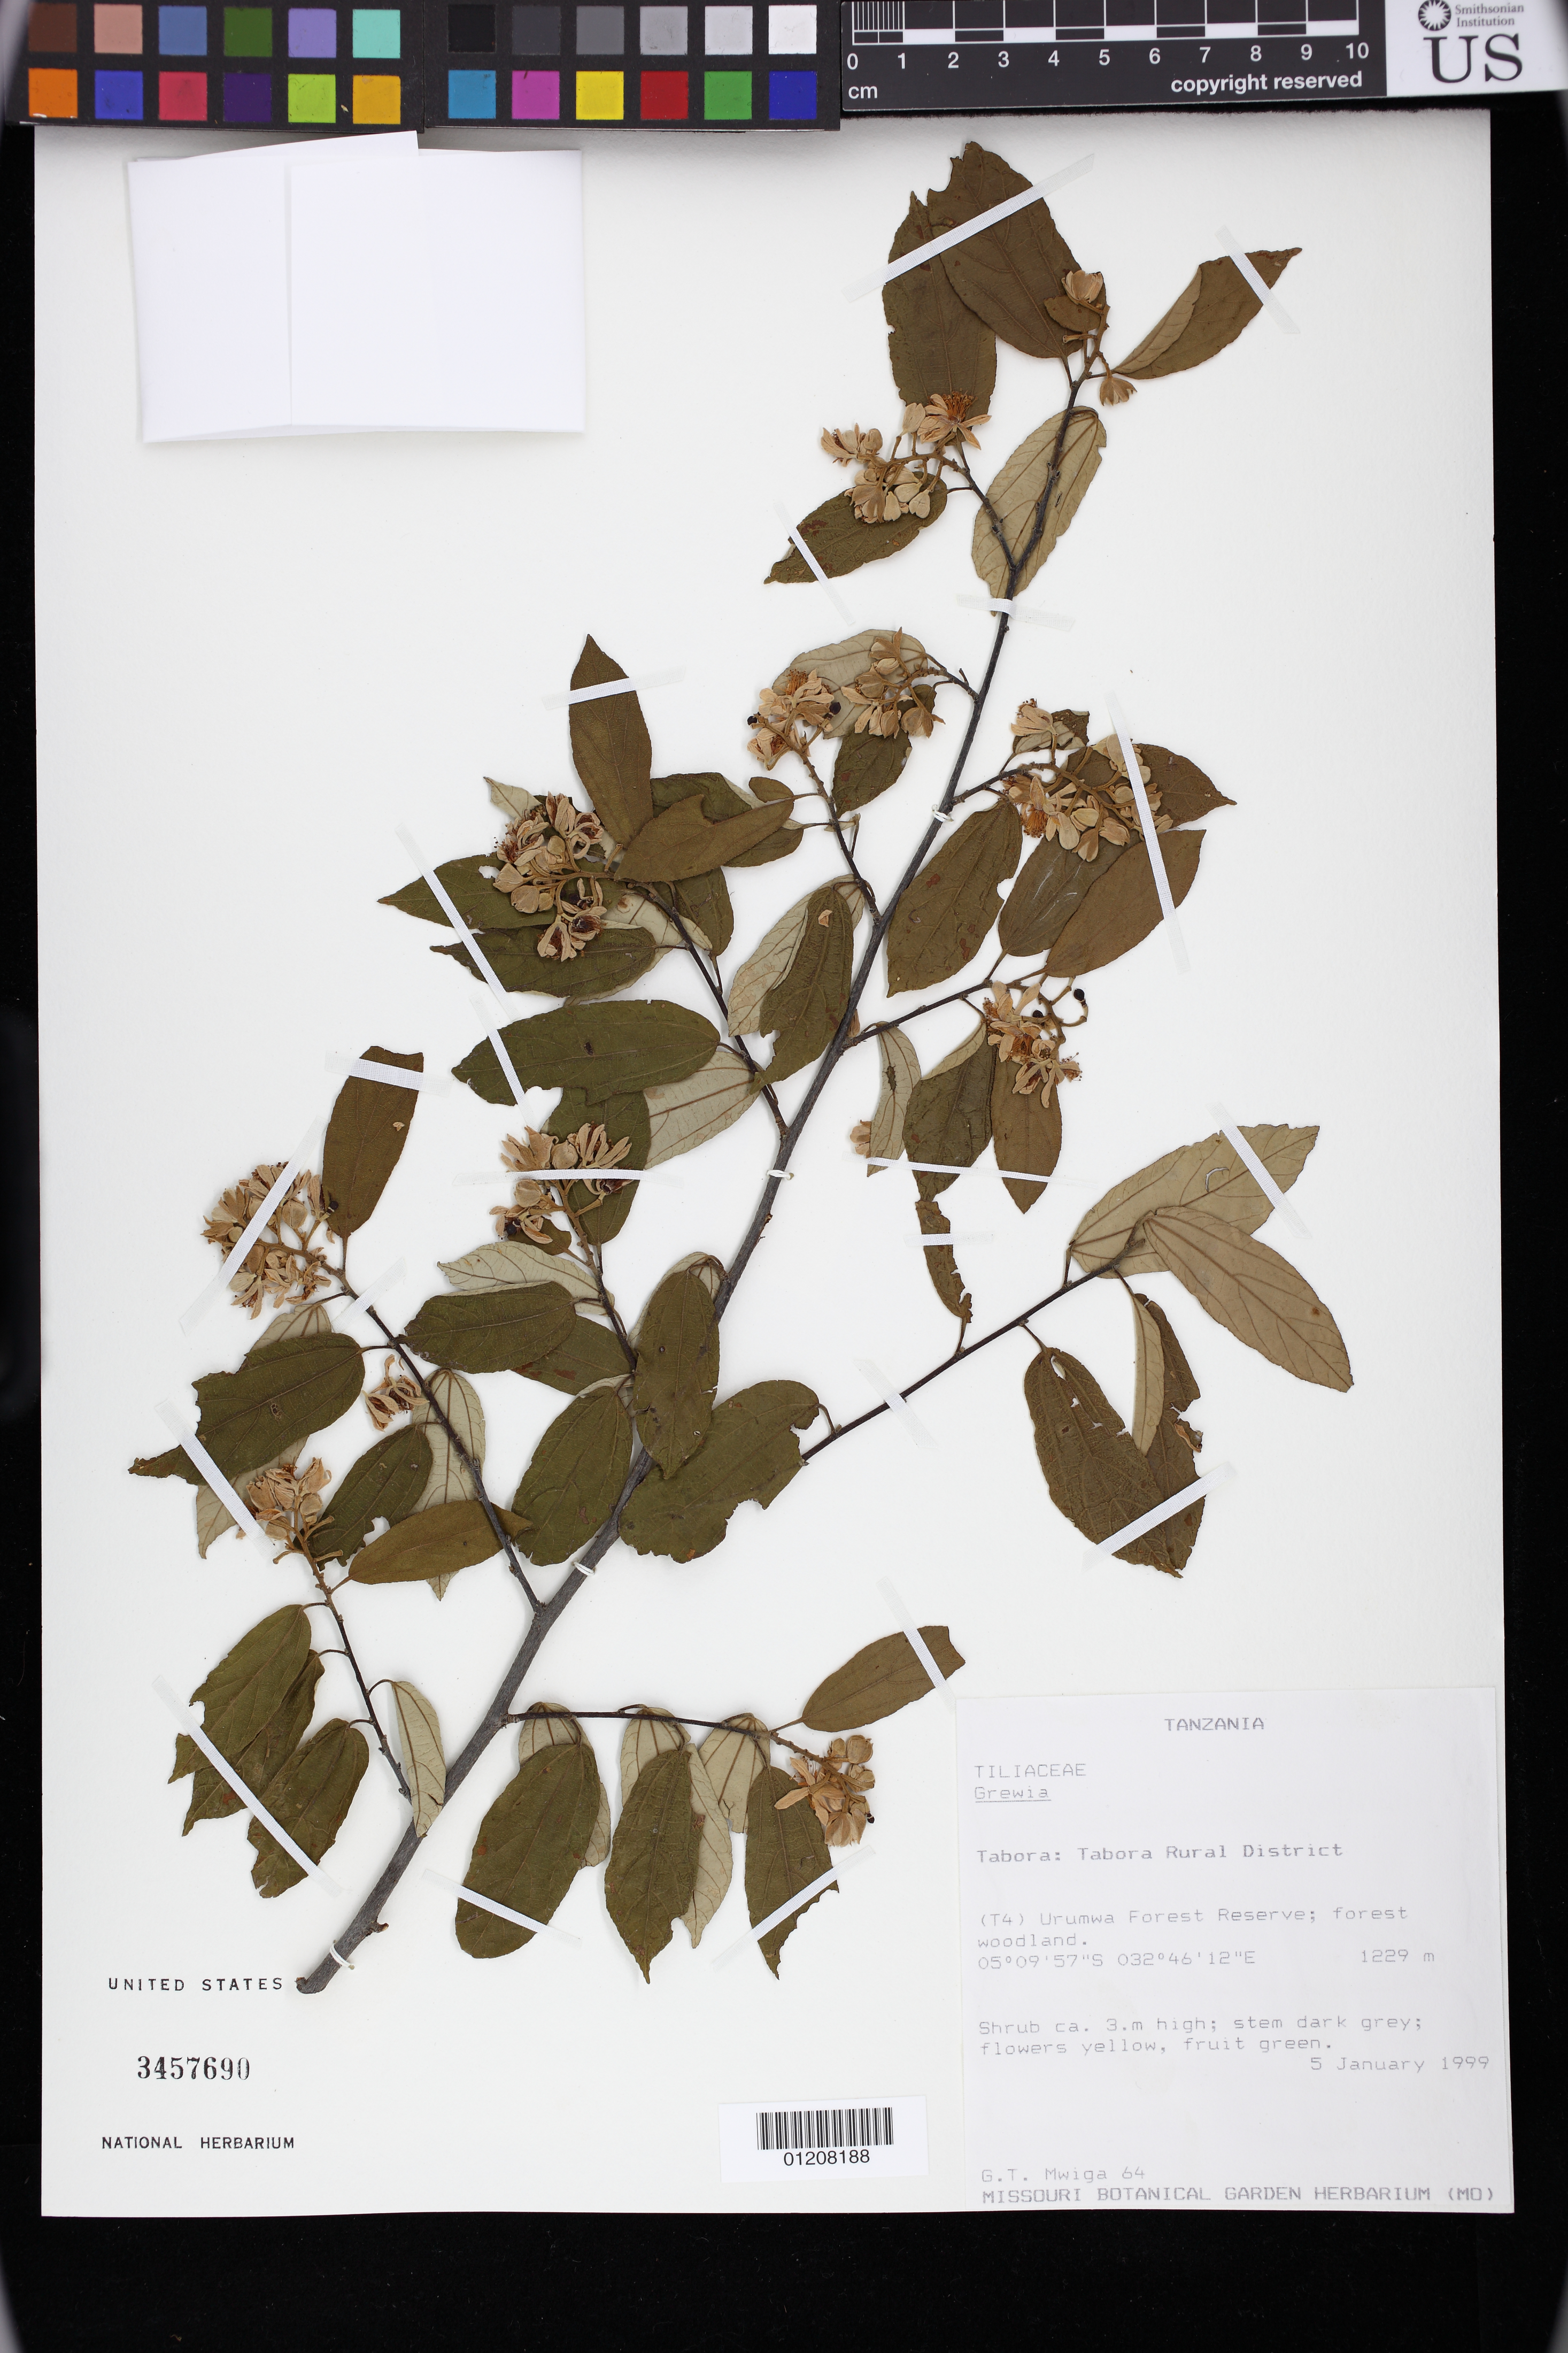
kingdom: Plantae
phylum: Tracheophyta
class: Magnoliopsida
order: Malvales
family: Malvaceae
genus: Grewia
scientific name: Grewia sp.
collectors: G. Mwiga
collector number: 64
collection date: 1999-01-05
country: Tanzania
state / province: Tabora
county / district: Tabora Rural District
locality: (T4) Urumwa Forest Reserve; forest woodland.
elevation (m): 1229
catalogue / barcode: US 3457690